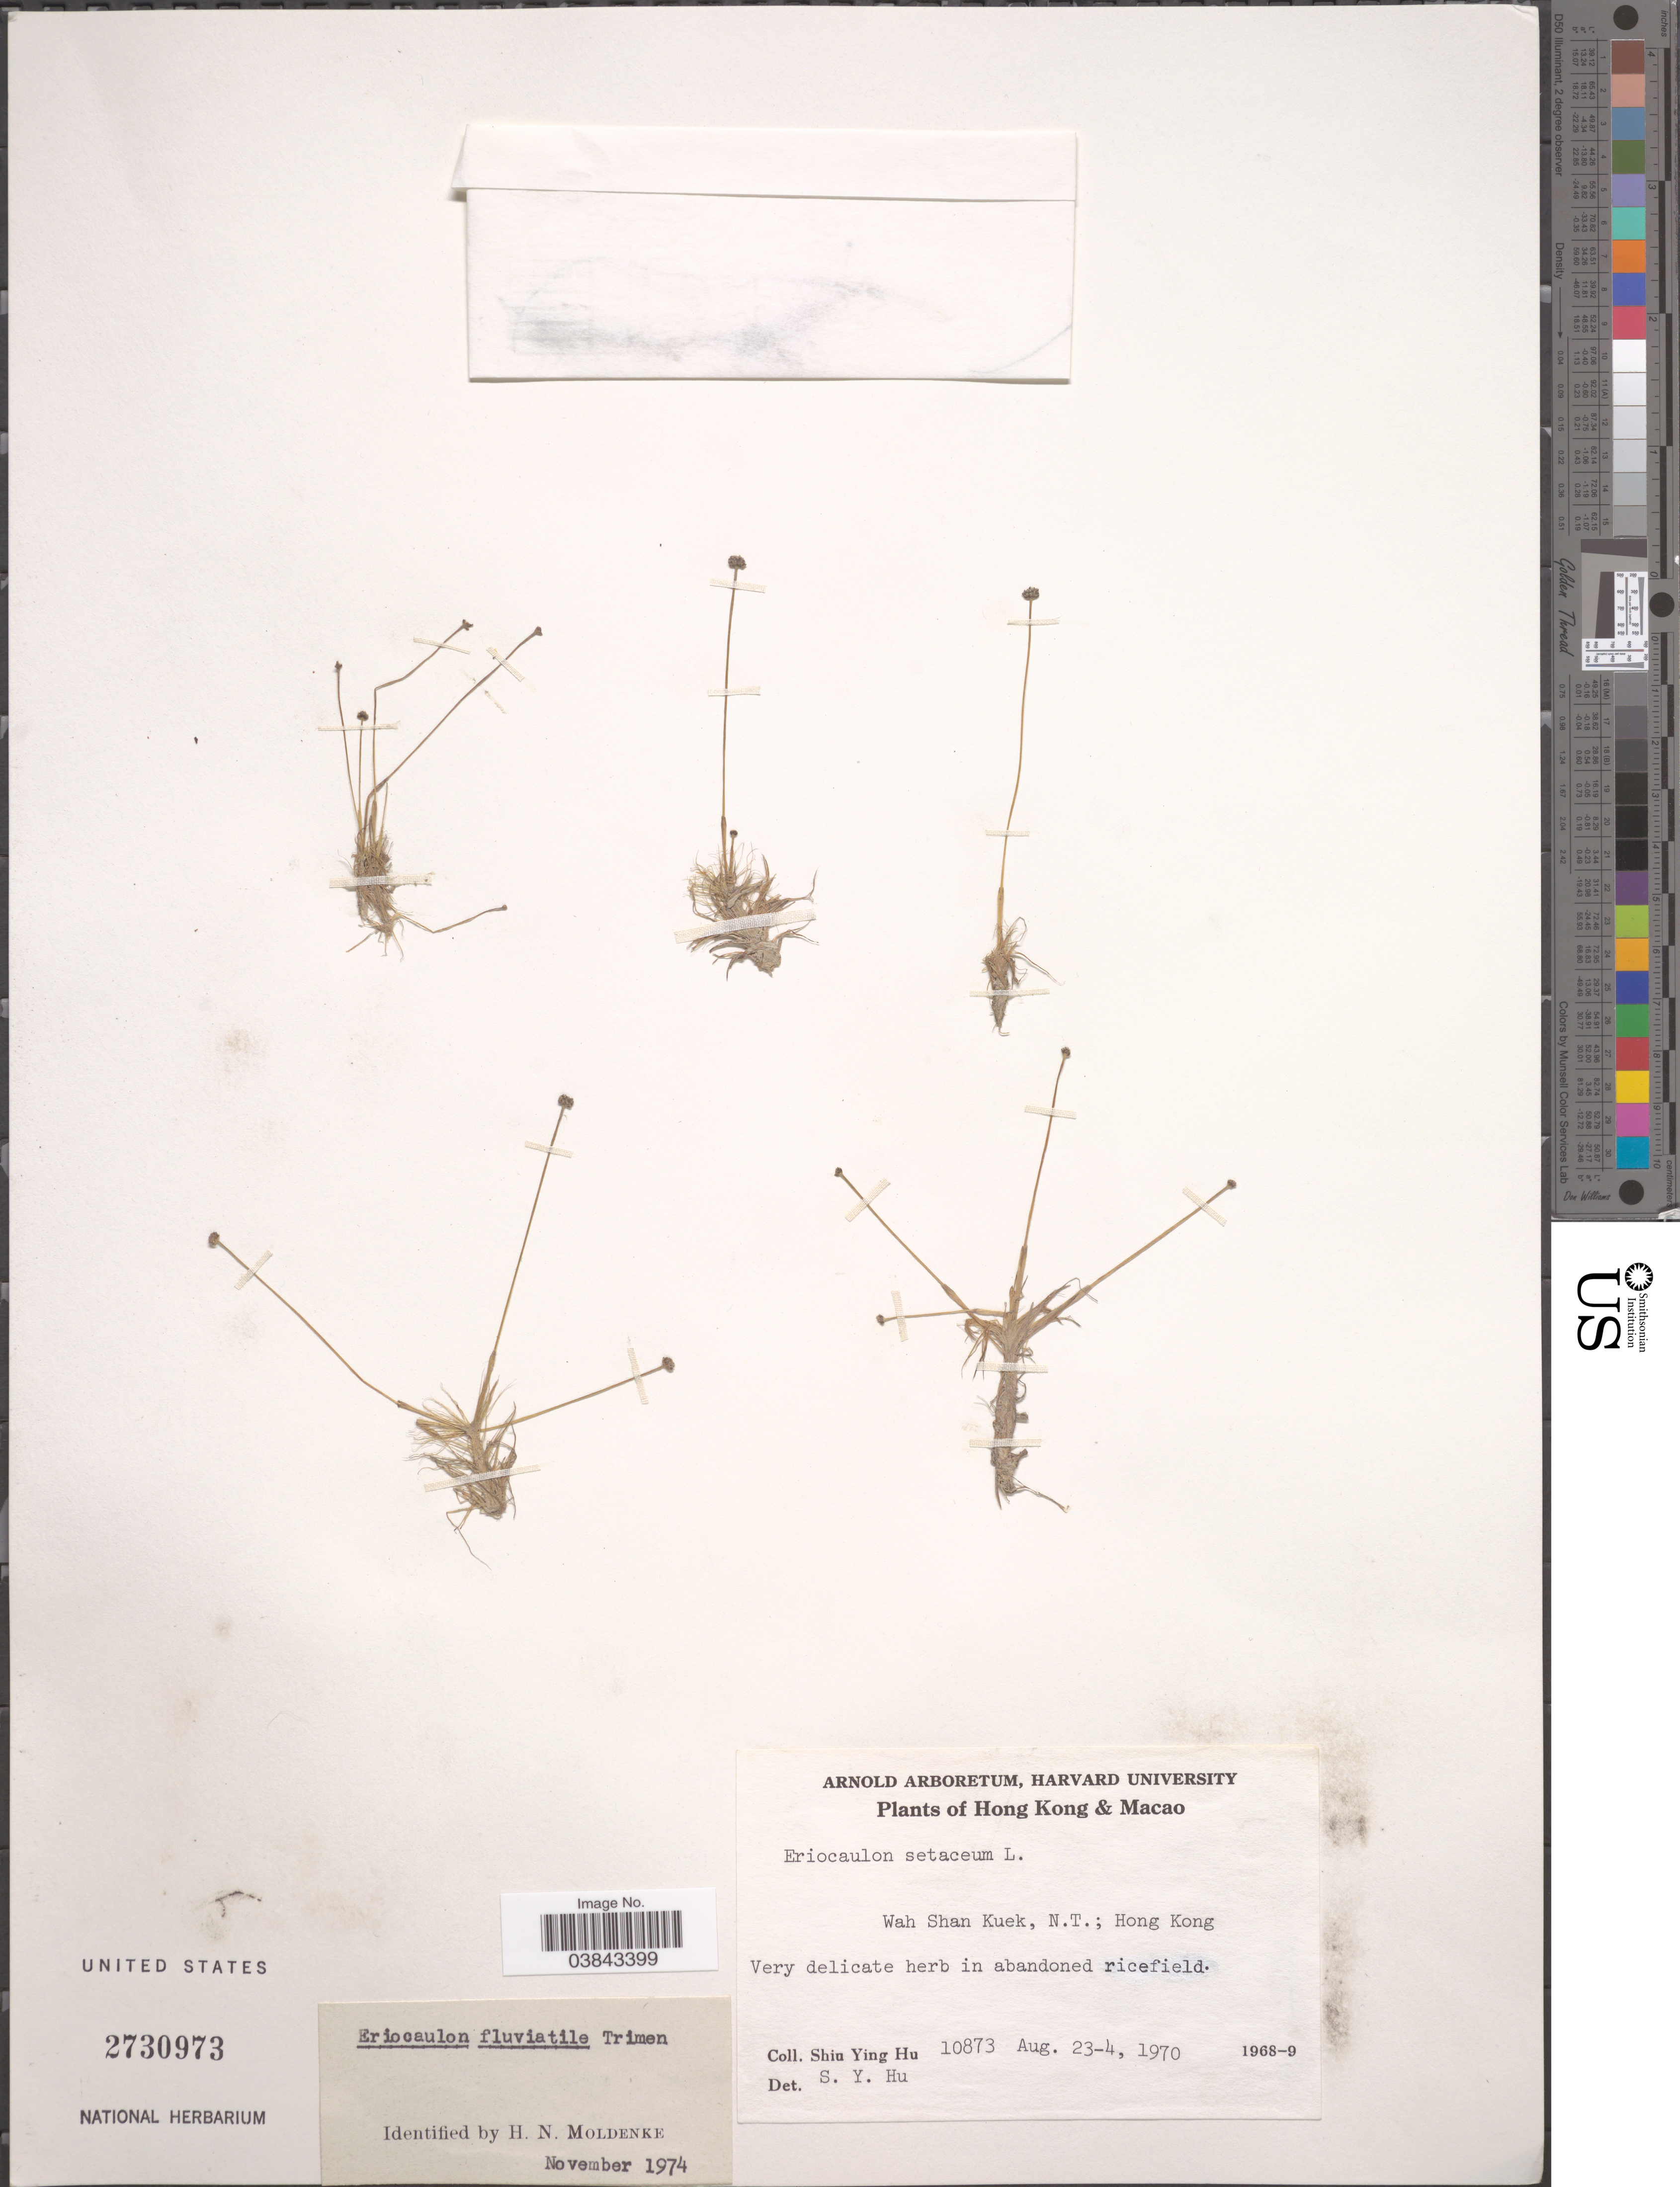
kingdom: Plantae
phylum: Tracheophyta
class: Liliopsida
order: Poales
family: Eriocaulaceae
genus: Eriocaulon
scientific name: Eriocaulon fluviatile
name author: Trimen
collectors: S. Y. Hu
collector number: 10873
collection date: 1970-08-23/1970-08-24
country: China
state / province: Hong Kong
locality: Wah Shan Kuek, N.T.; Hong Kong.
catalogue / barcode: US 2730973